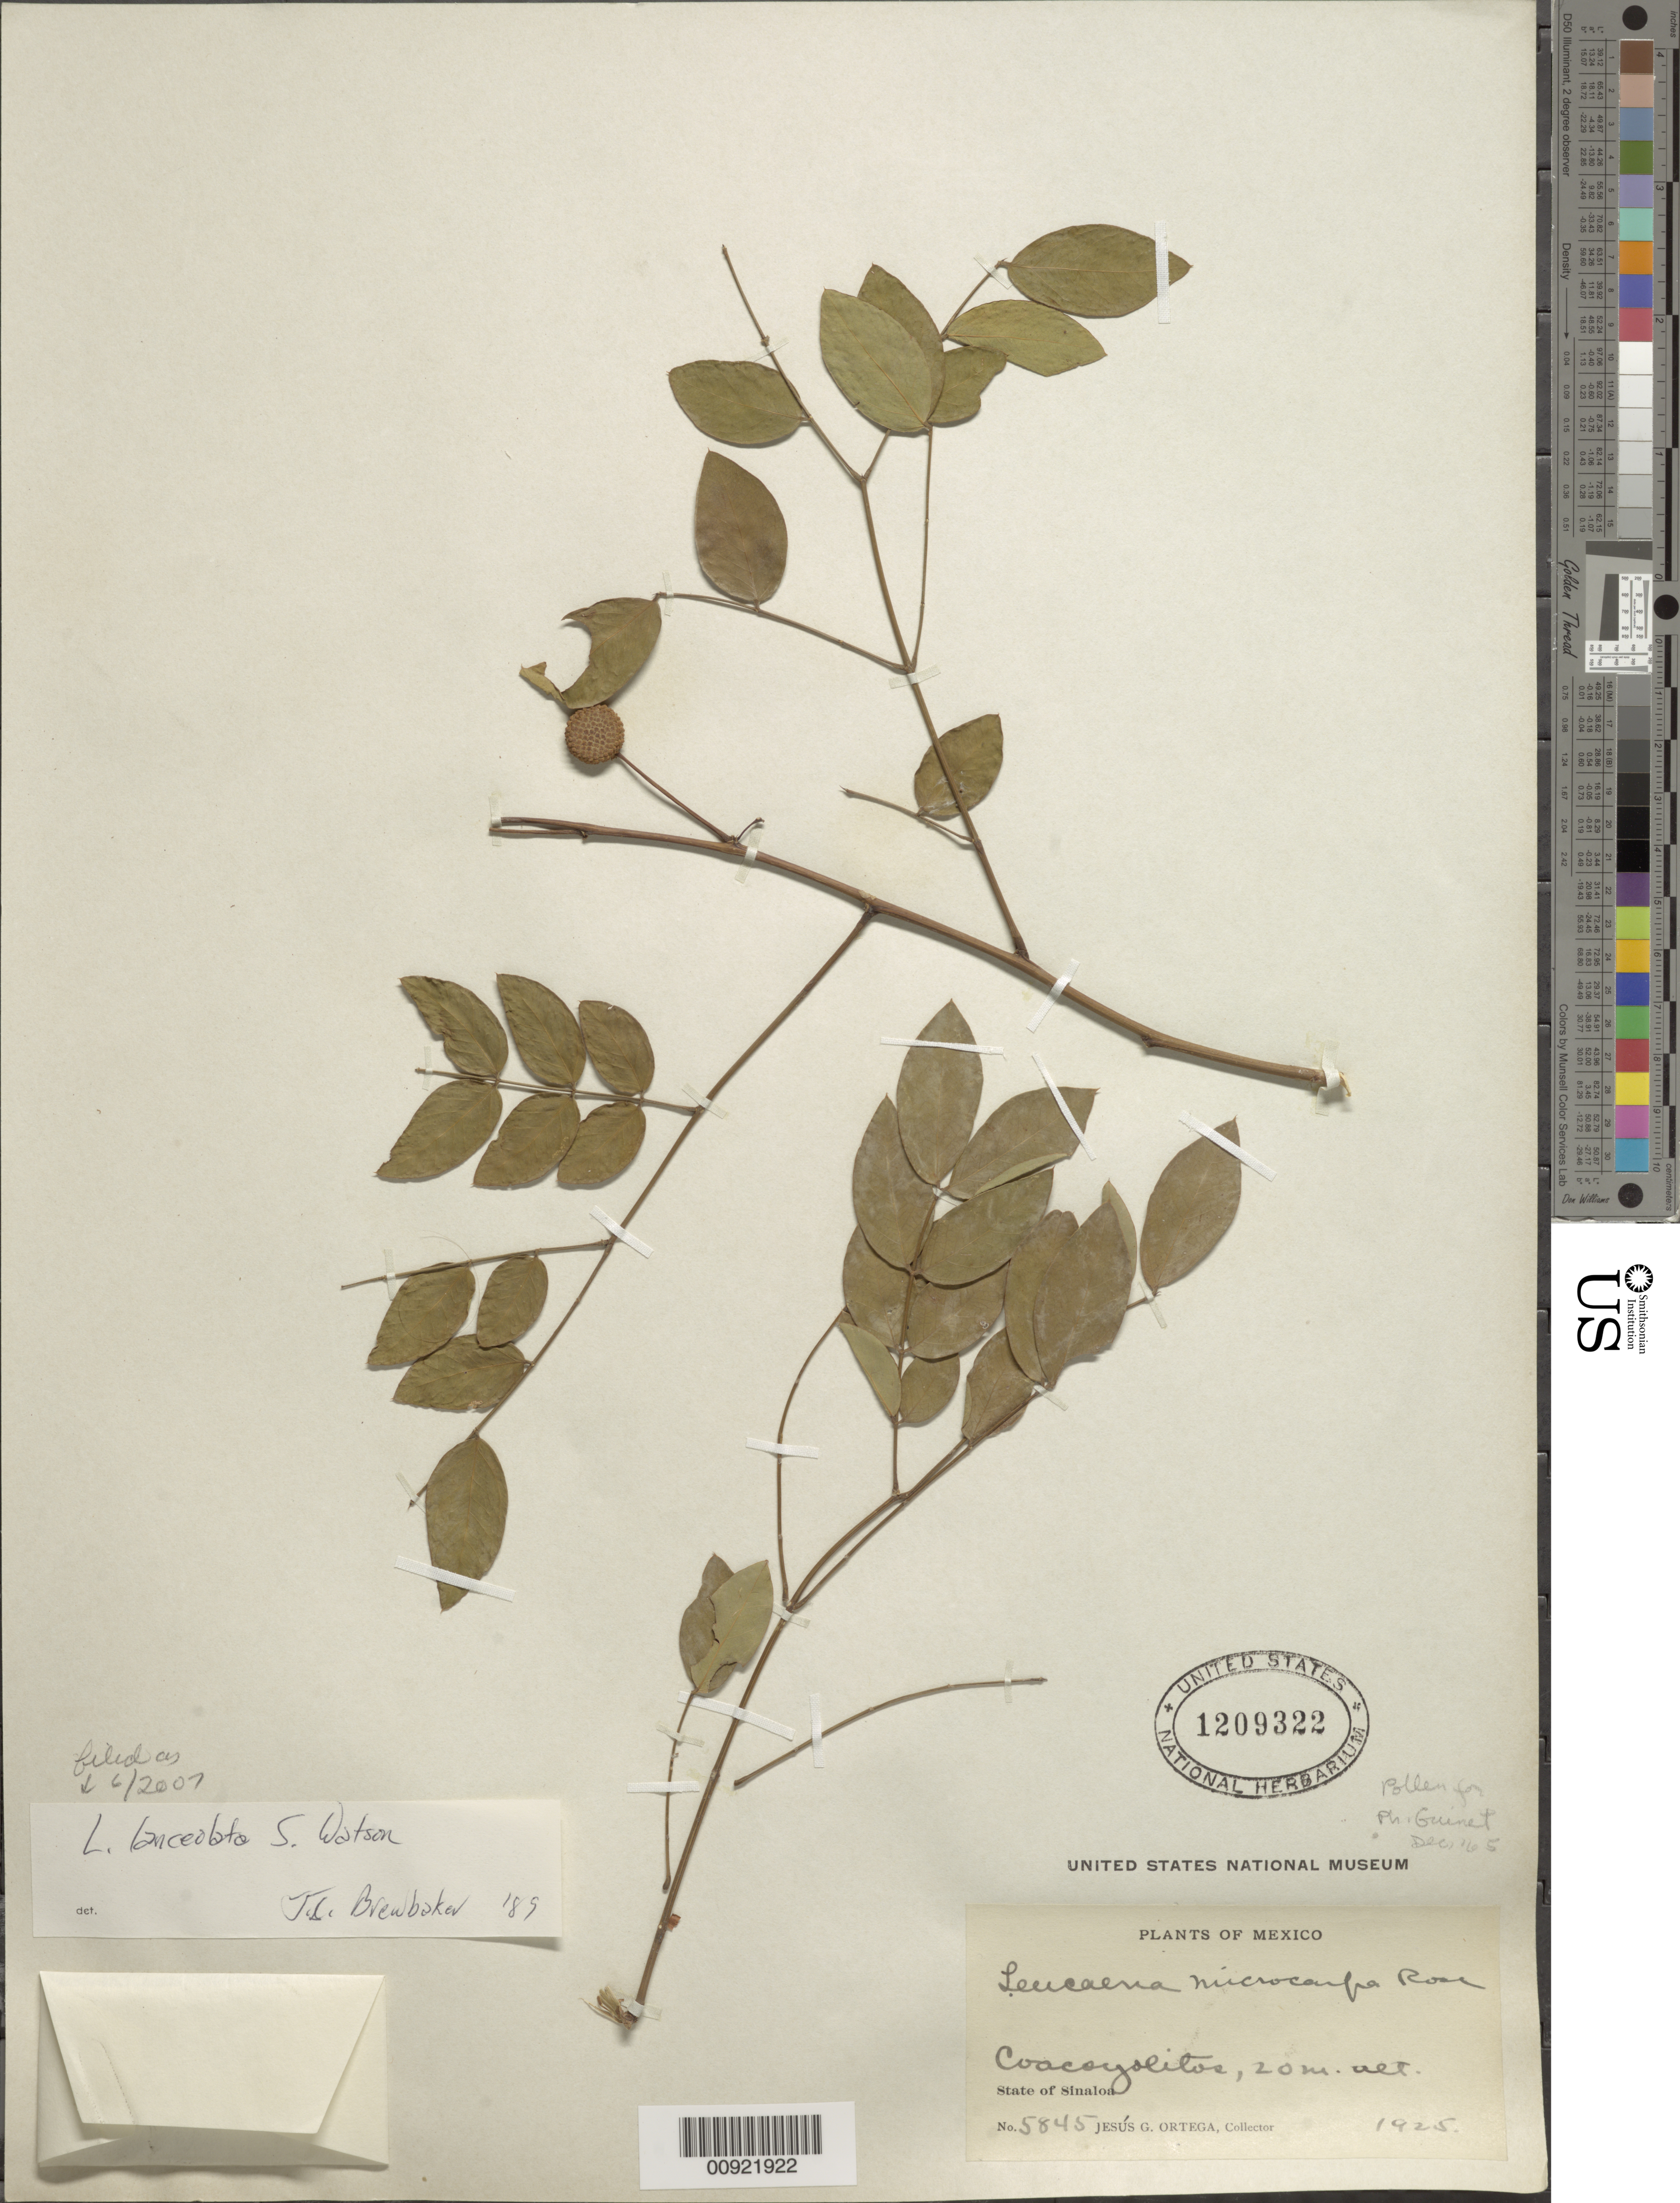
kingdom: Plantae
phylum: Tracheophyta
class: Magnoliopsida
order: Fabales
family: Fabaceae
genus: Leucaena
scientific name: Leucaena lanceolata var. lanceolata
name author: S. Watson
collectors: J. Ortega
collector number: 5845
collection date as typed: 1925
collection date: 1925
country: Mexico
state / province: Sinaloa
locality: Coacoyolitos, State of Sinaloa.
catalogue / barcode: US 1209322